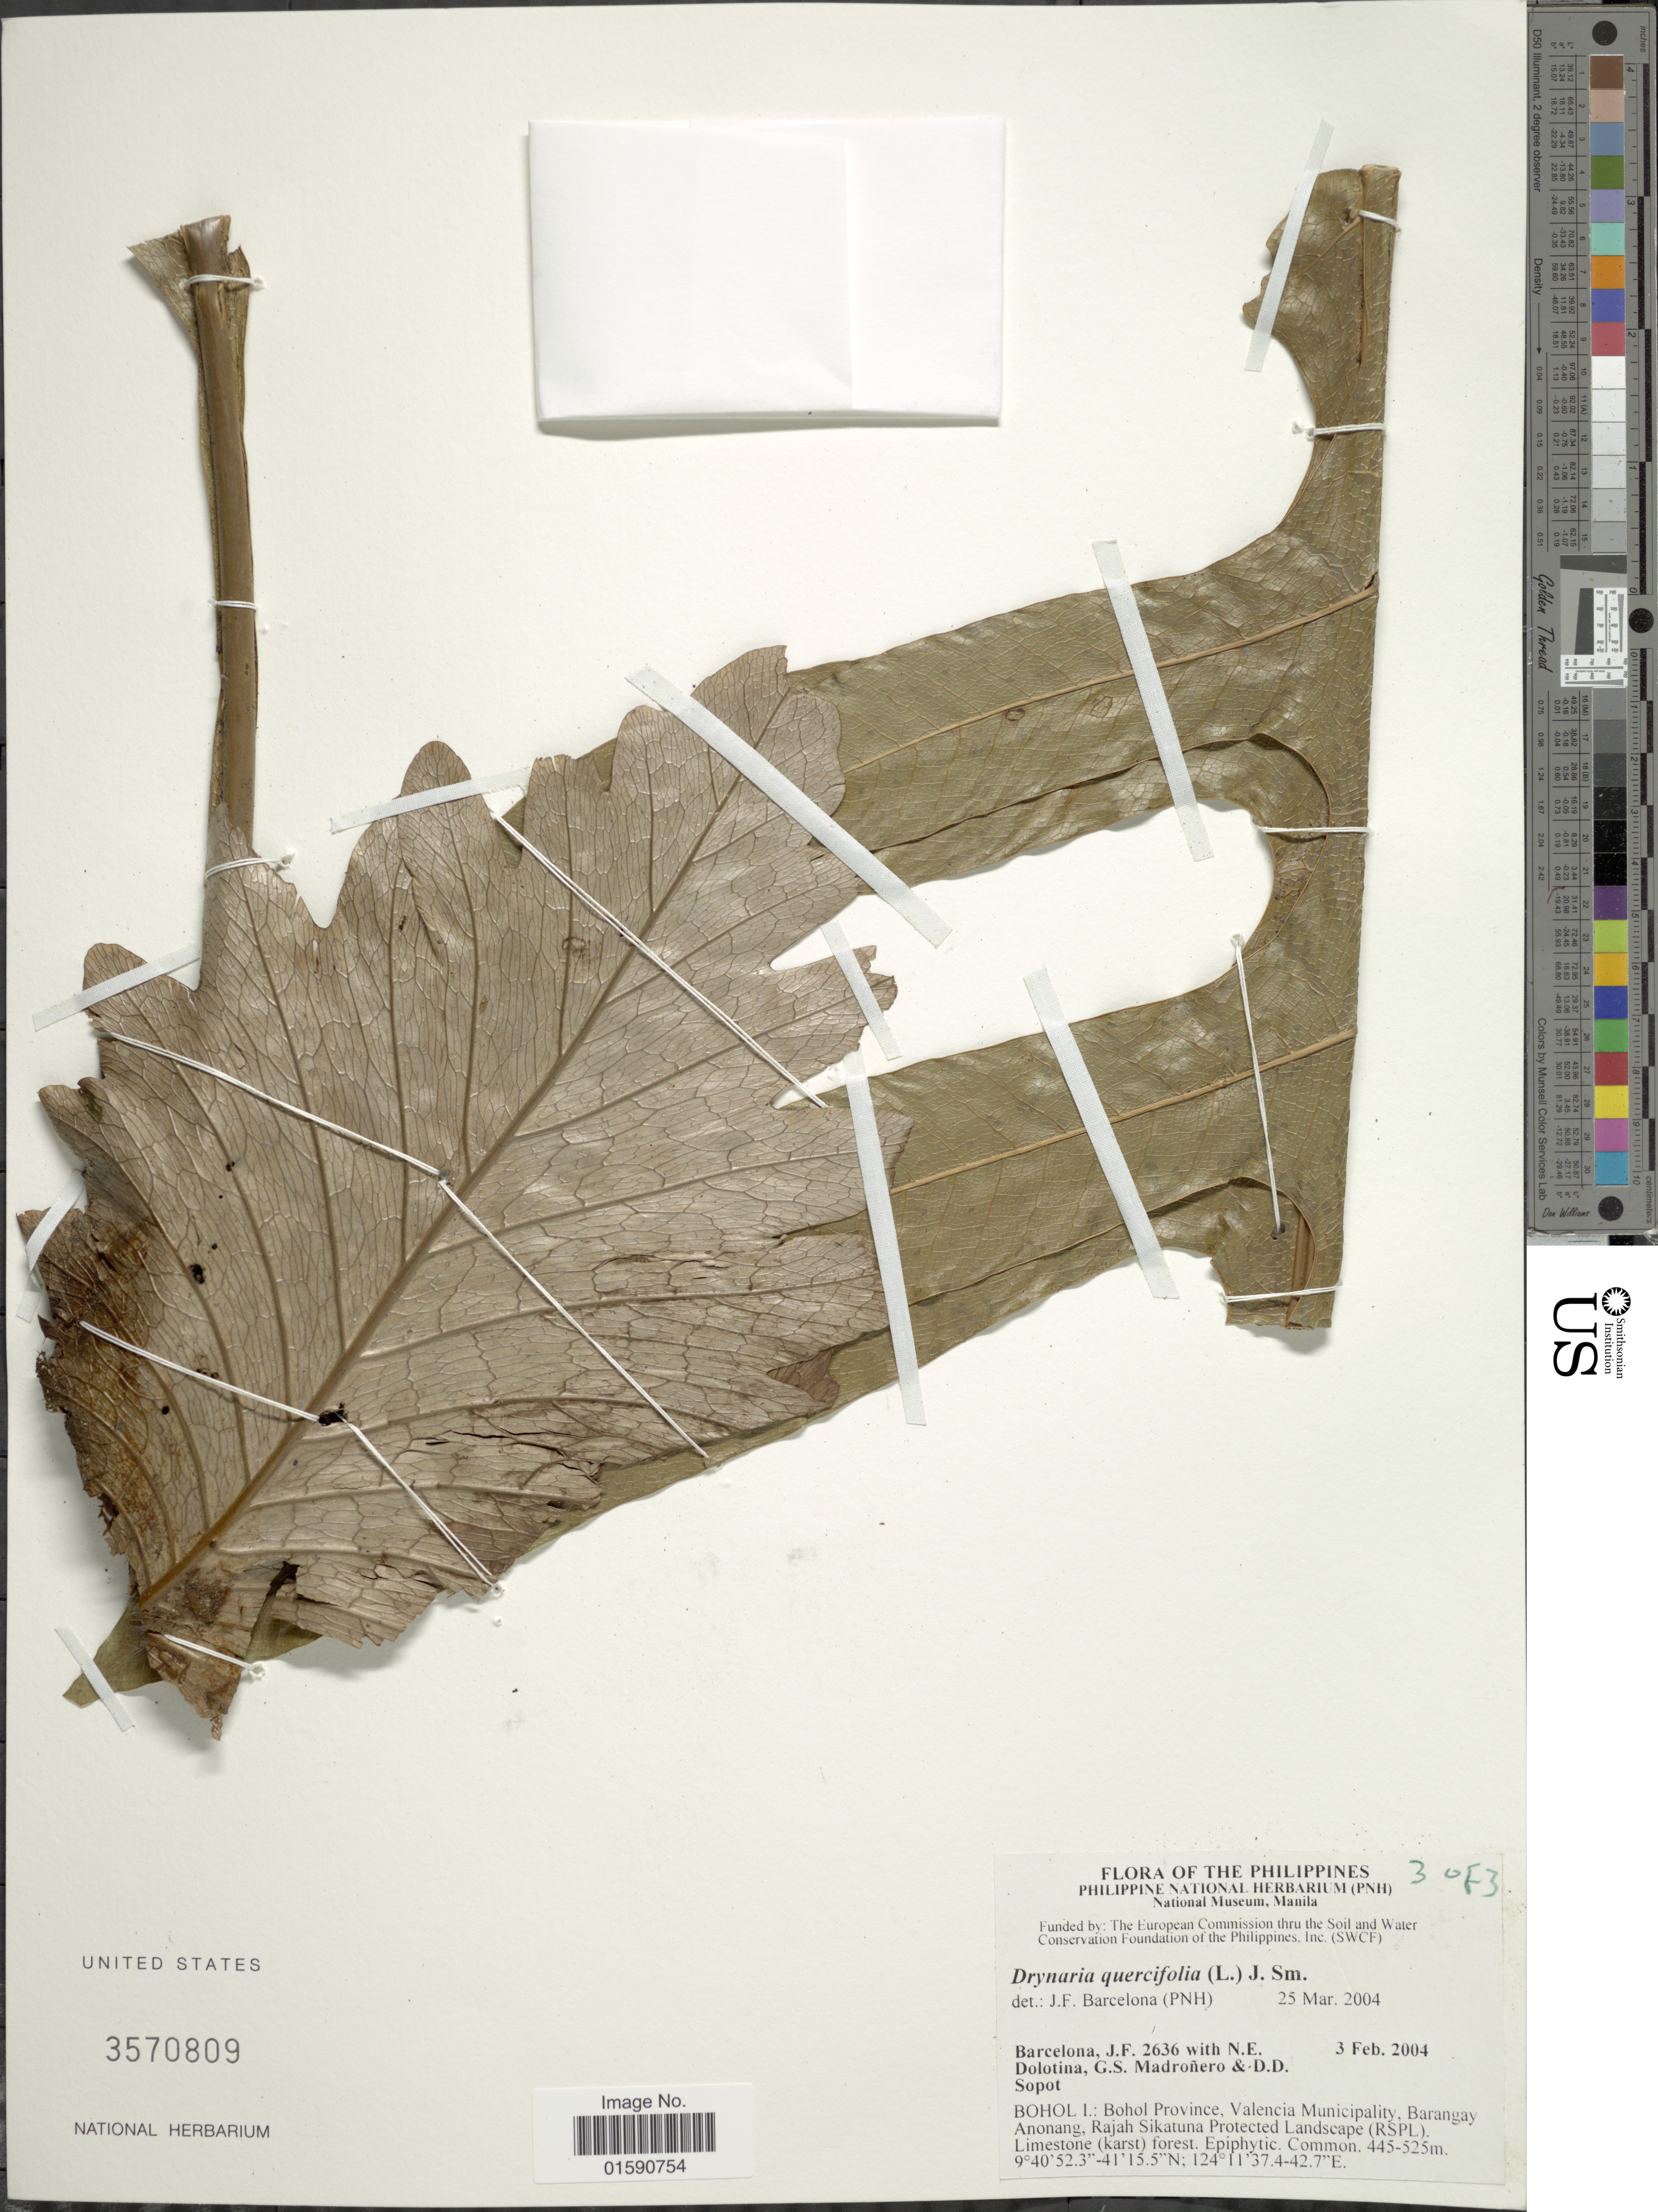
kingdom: Plantae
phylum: Tracheophyta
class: Polypodiopsida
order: Polypodiales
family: Polypodiaceae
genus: Drynaria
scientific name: Drynaria quercifolia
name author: (L.) J. Sm.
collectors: J. F. Barcelona, N. Dolotina, G. Madroñero & D. Sopot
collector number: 2636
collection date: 2004-02-03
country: Philippines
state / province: Central Visayas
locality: Bohol I.: Bohol Province., Valencia Municipality, Barangay Anonang, Rajah Sikatuna Protected Landscape (RSPL)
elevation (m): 445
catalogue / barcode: US 3570809